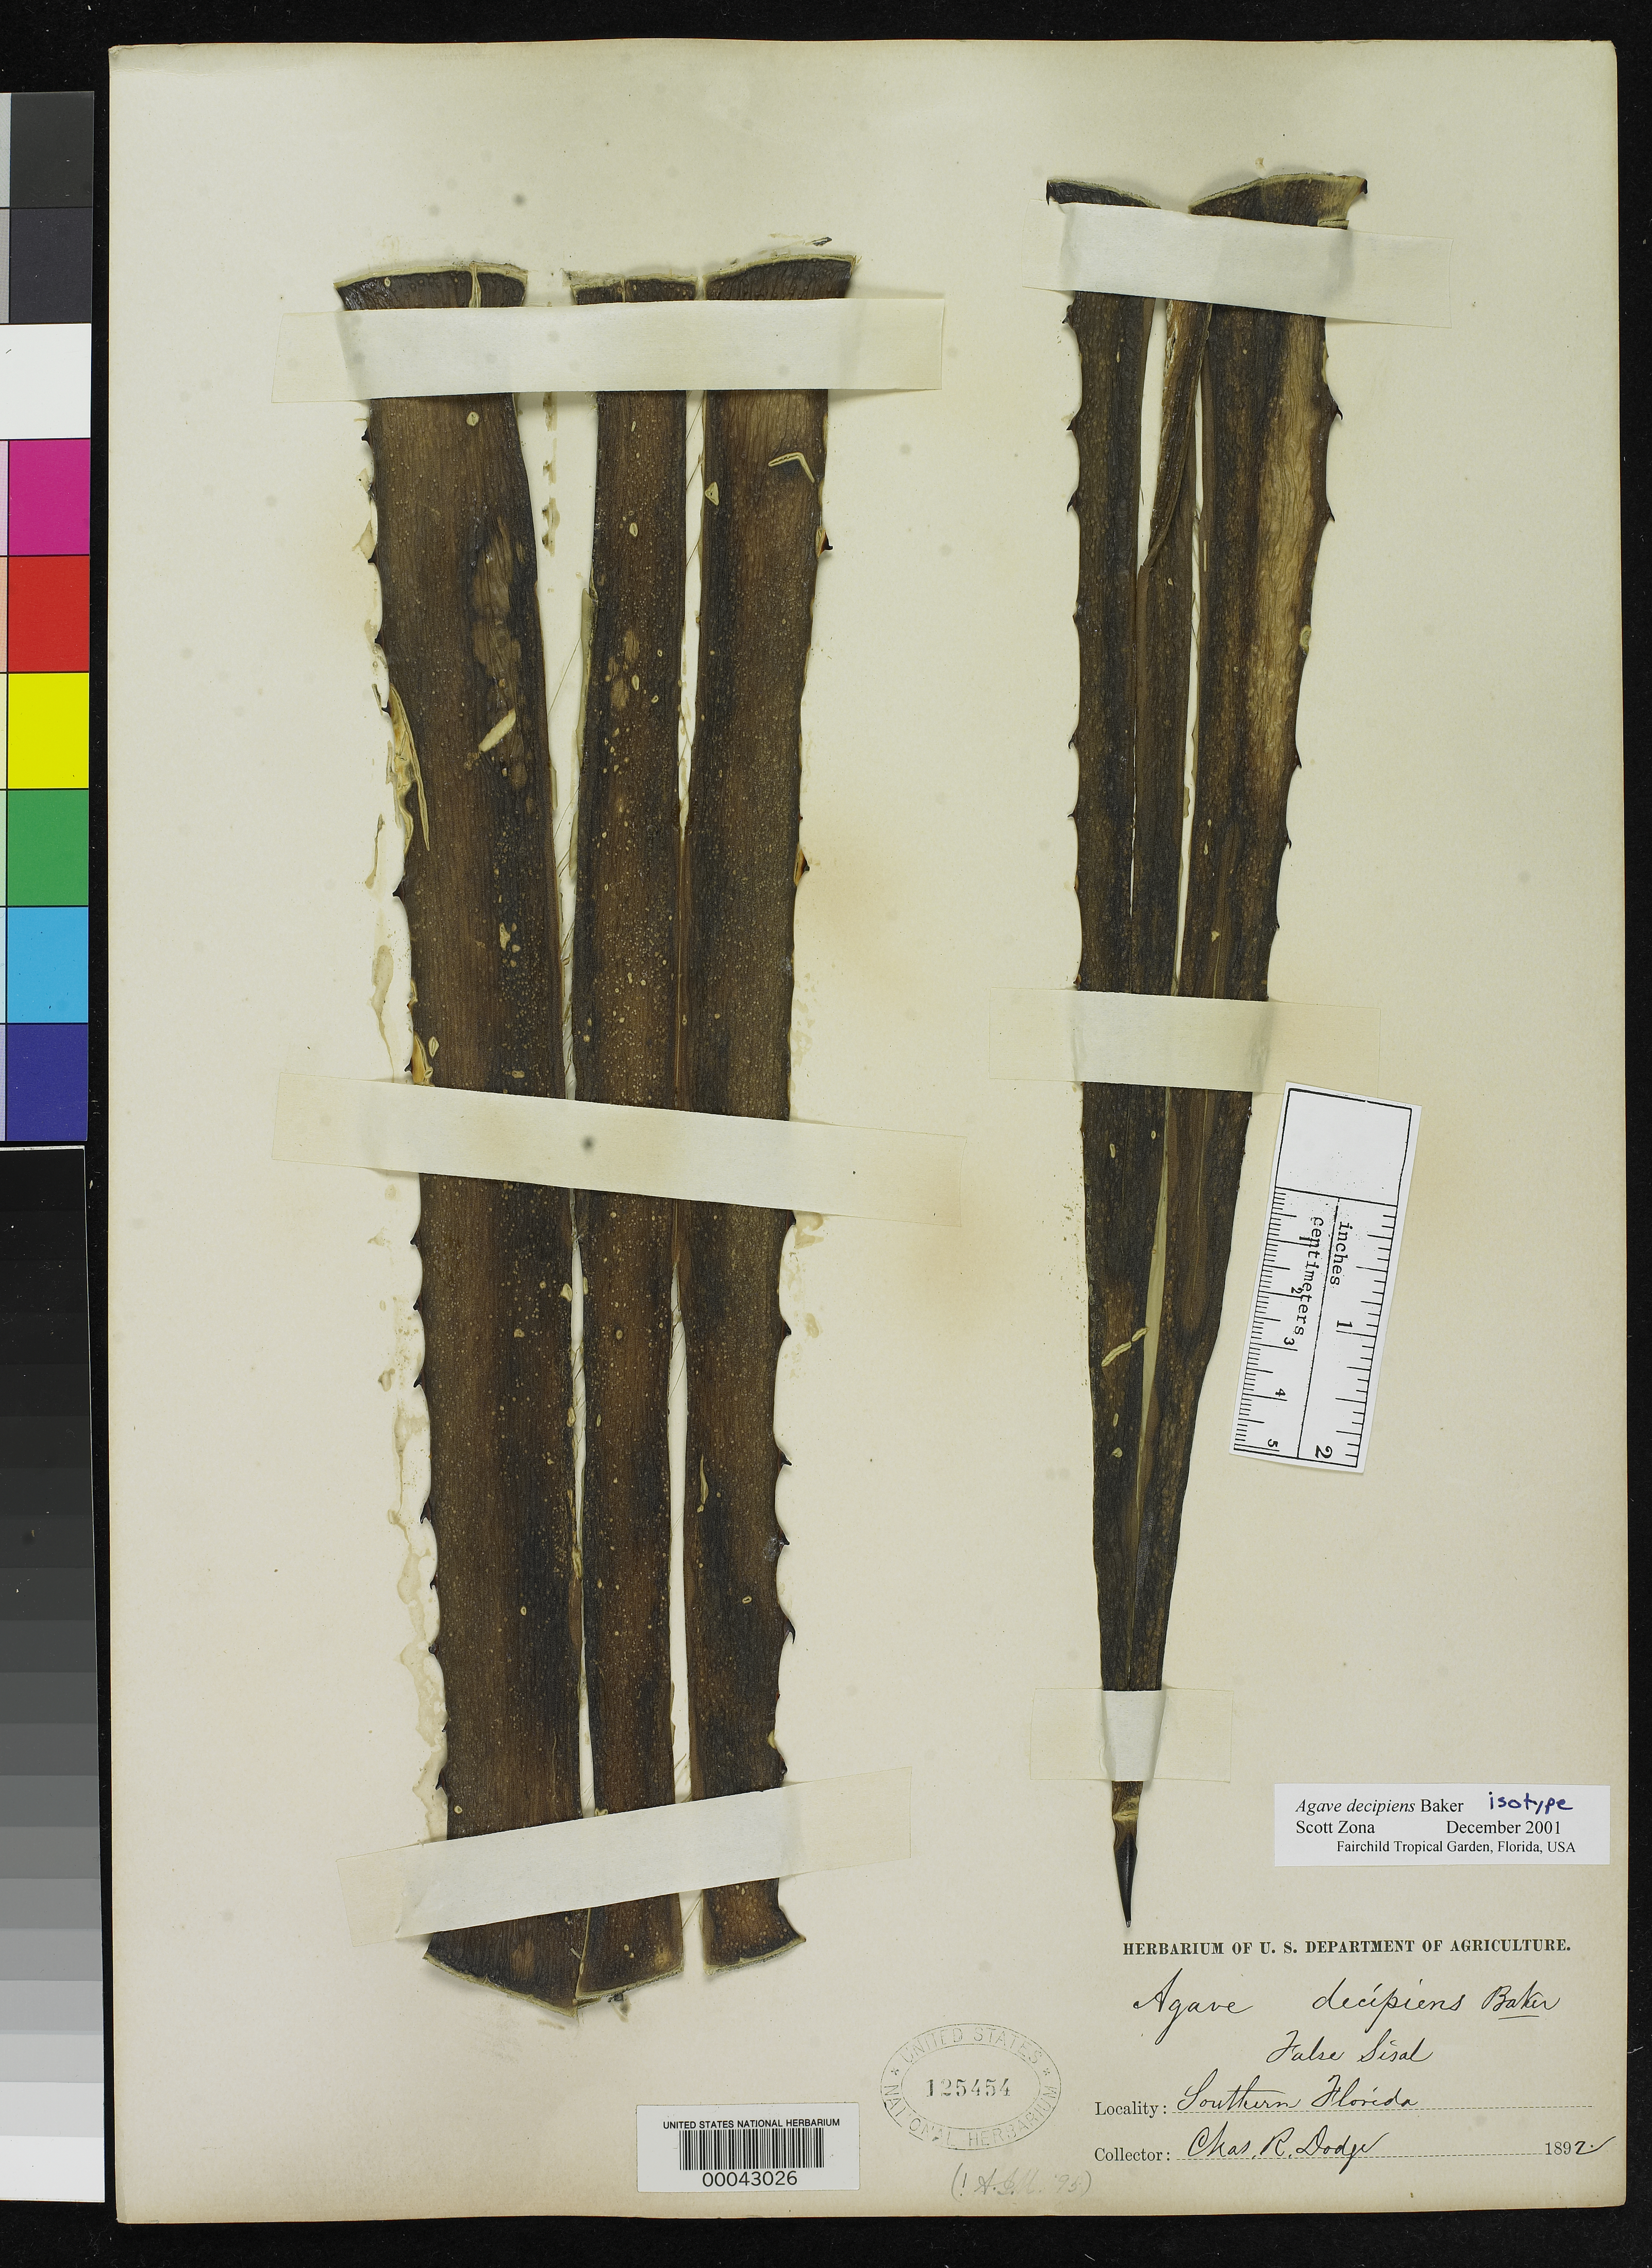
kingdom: Plantae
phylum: Tracheophyta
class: Liliopsida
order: Asparagales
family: Asparagaceae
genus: Agave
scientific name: Agave decipiens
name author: Baker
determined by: Zona, S., (FTG)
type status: Isotype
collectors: C. Dodge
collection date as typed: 1892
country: United States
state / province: Florida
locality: Southern Florida.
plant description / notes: Holotype at K. Taxon superfluously neotypified (citing as "lectotype" Bot. Mag. 122: t. 7477, 1896) by H.S. Gentry 1982, Agaves Cont. N. Amer.: 573. For typification see Zona 2002 ("2001"), Haseltonia 8: 24.; Common name: False Sisal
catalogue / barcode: US 125454